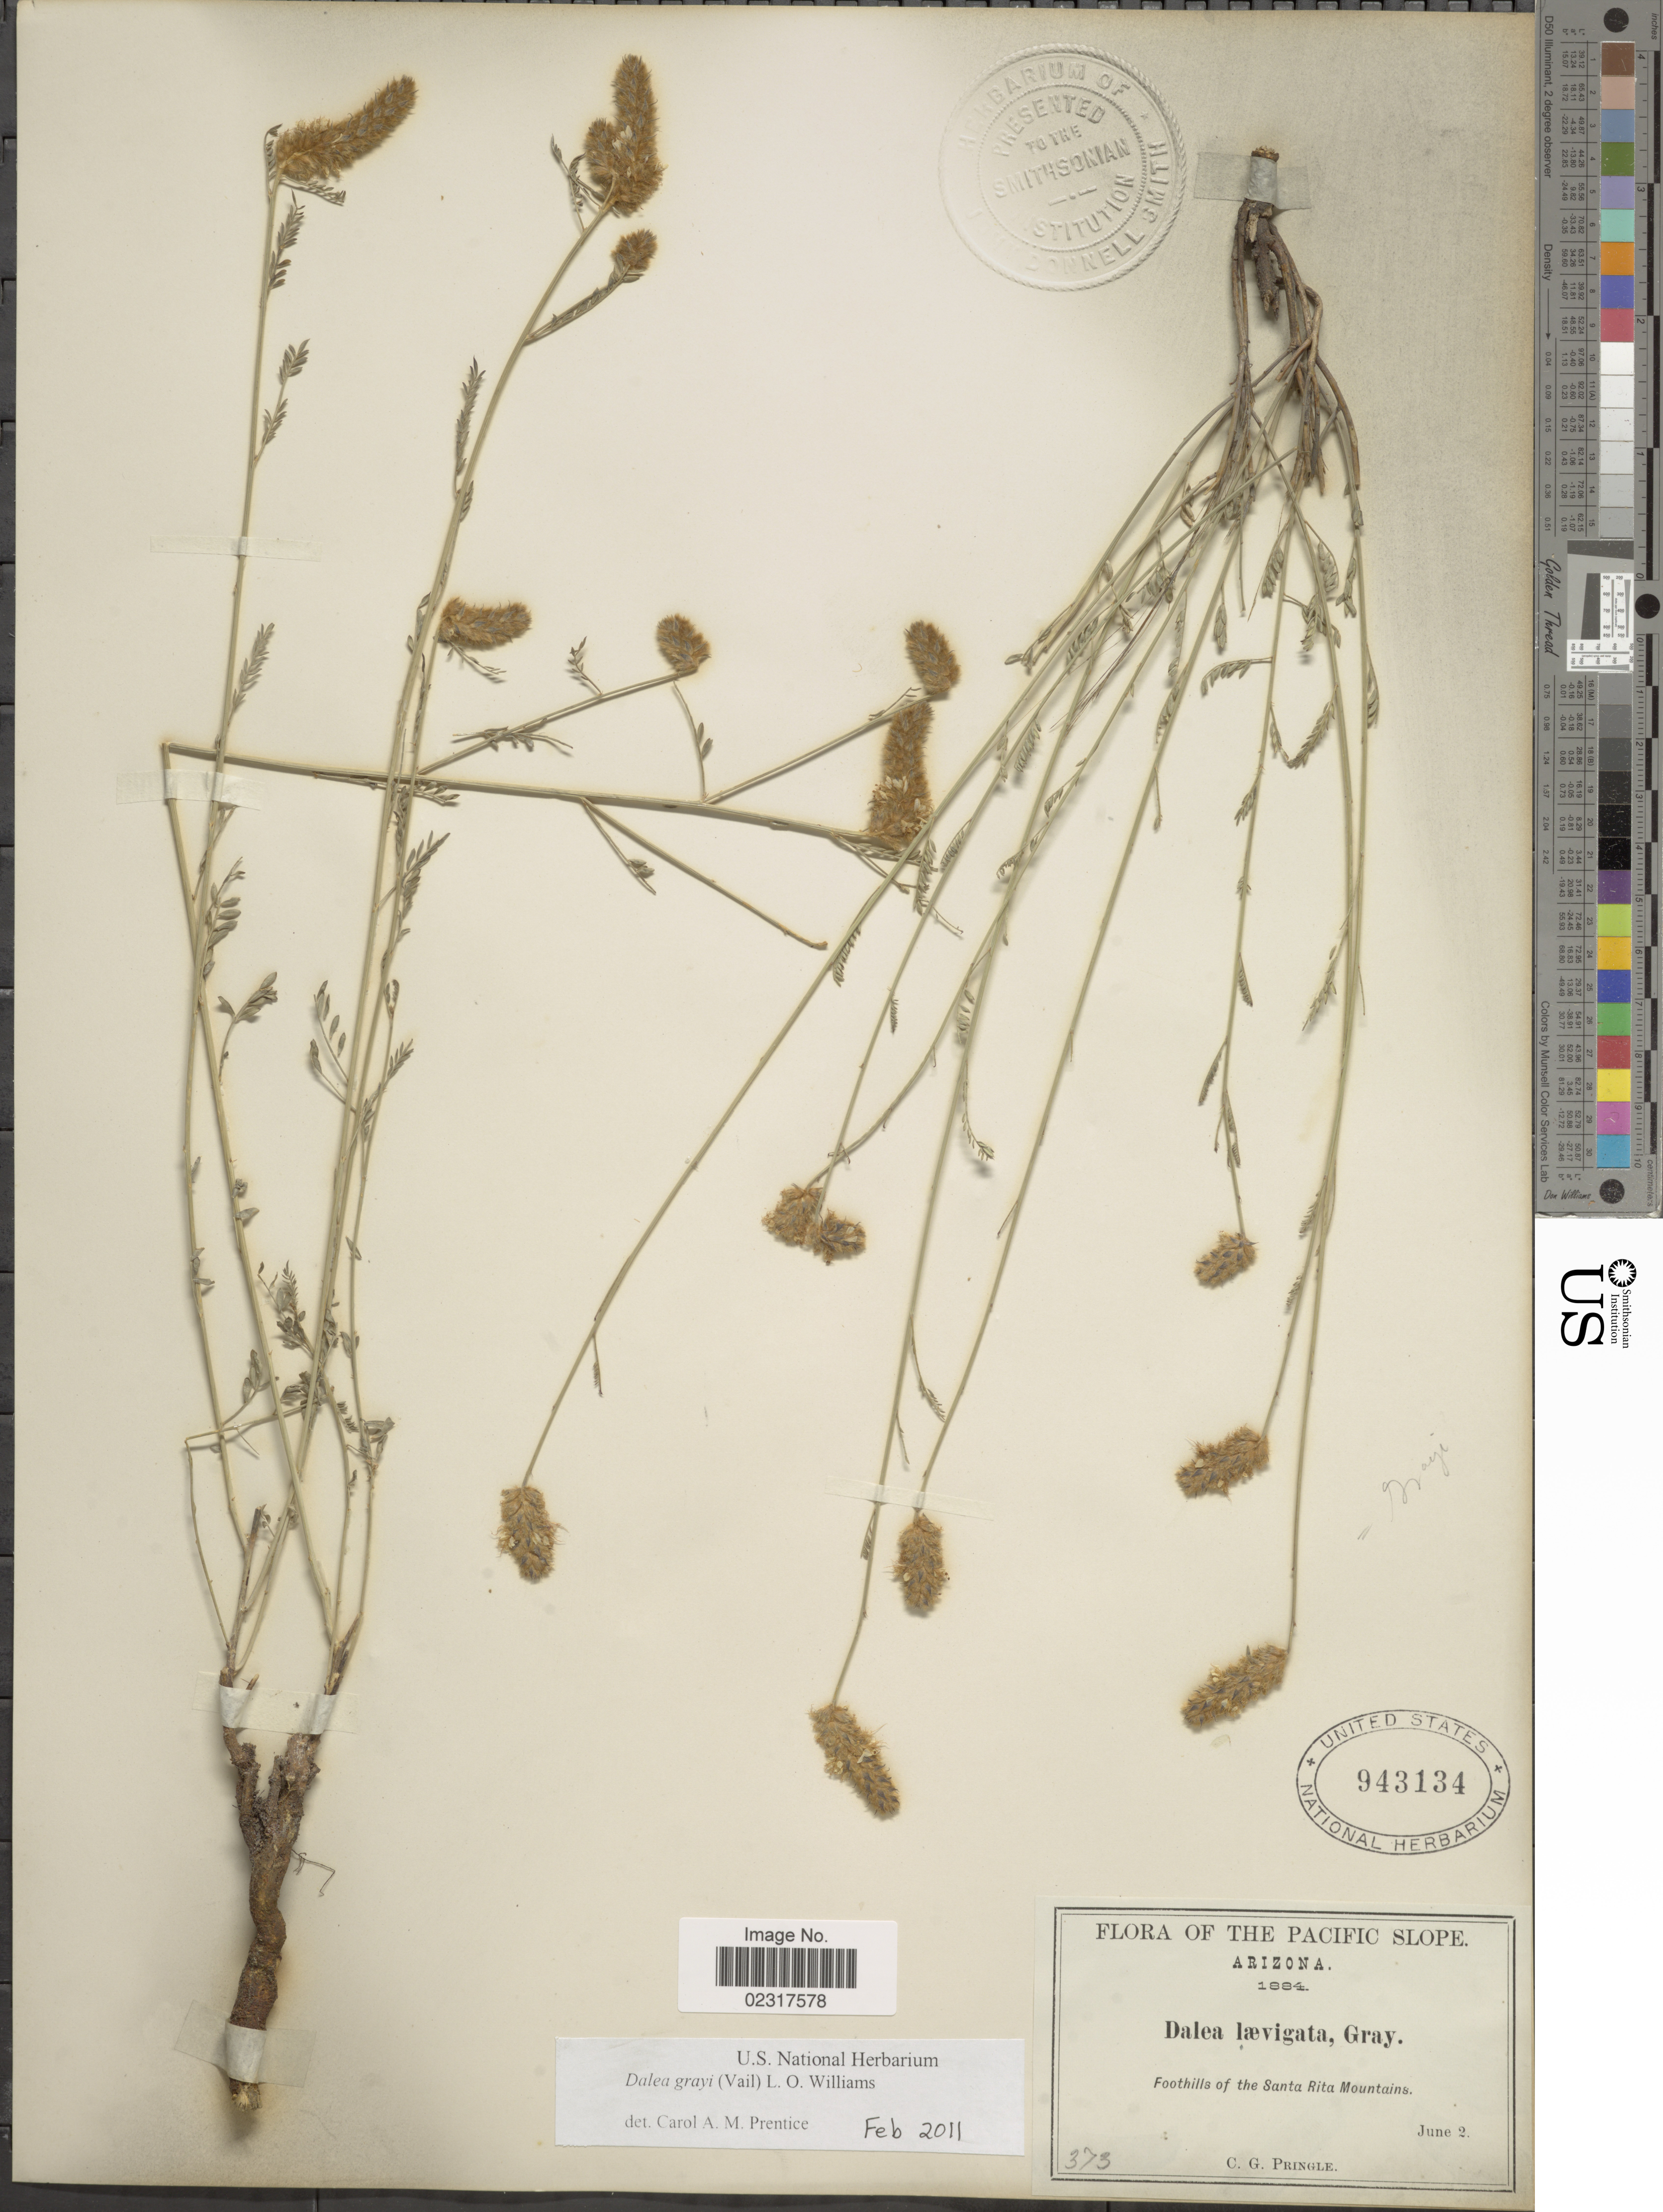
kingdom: Plantae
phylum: Tracheophyta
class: Magnoliopsida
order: Fabales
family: Fabaceae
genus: Dalea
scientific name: Dalea grayi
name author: (Vail) L.O. Williams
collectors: C. G. Pringle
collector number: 373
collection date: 1884-06-02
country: United States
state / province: Arizona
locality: The Pacific Slope, Foothills of the Santa Rita Mountains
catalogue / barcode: US 943134